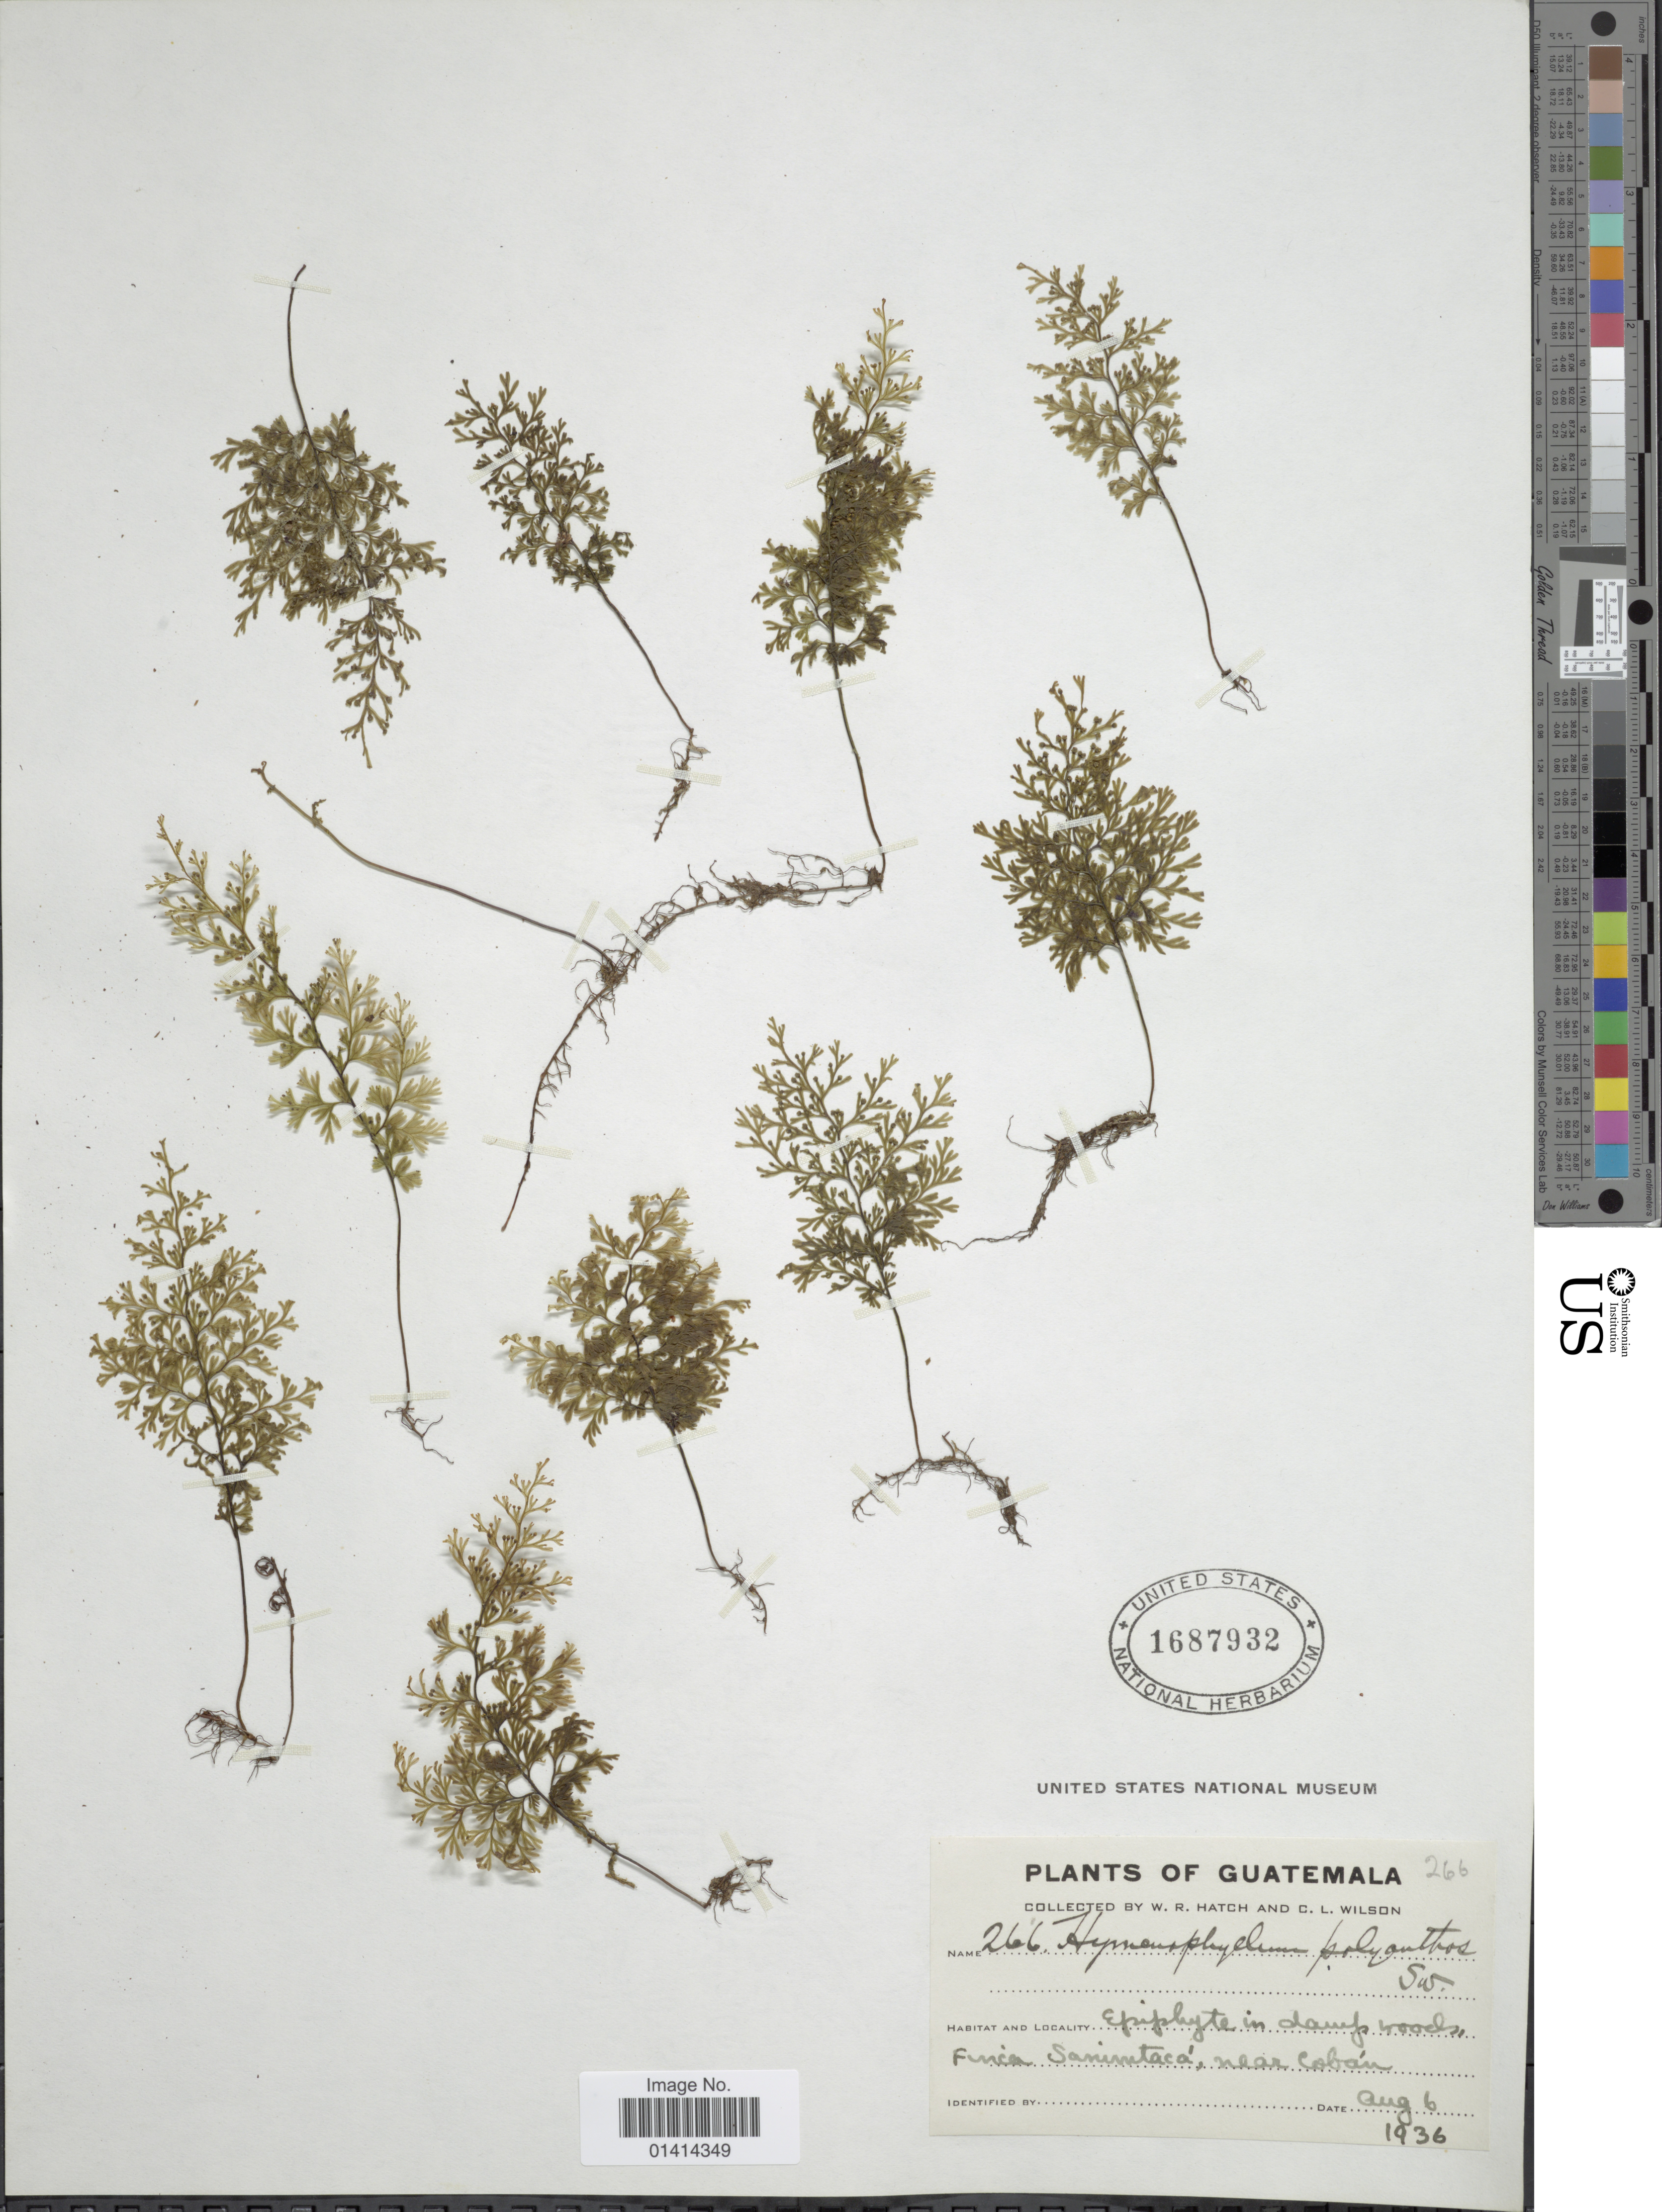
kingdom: Plantae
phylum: Tracheophyta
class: Polypodiopsida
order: Hymenophyllales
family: Hymenophyllaceae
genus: Hymenophyllum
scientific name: Hymenophyllum polyanthos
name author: (Sw.) Sw.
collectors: W. Hatch & C. L. Wilson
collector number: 266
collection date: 1936-08-06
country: Guatemala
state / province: Guatemala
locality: In damp woods Finca Sanimtacá, near Cobán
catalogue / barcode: US 1687932